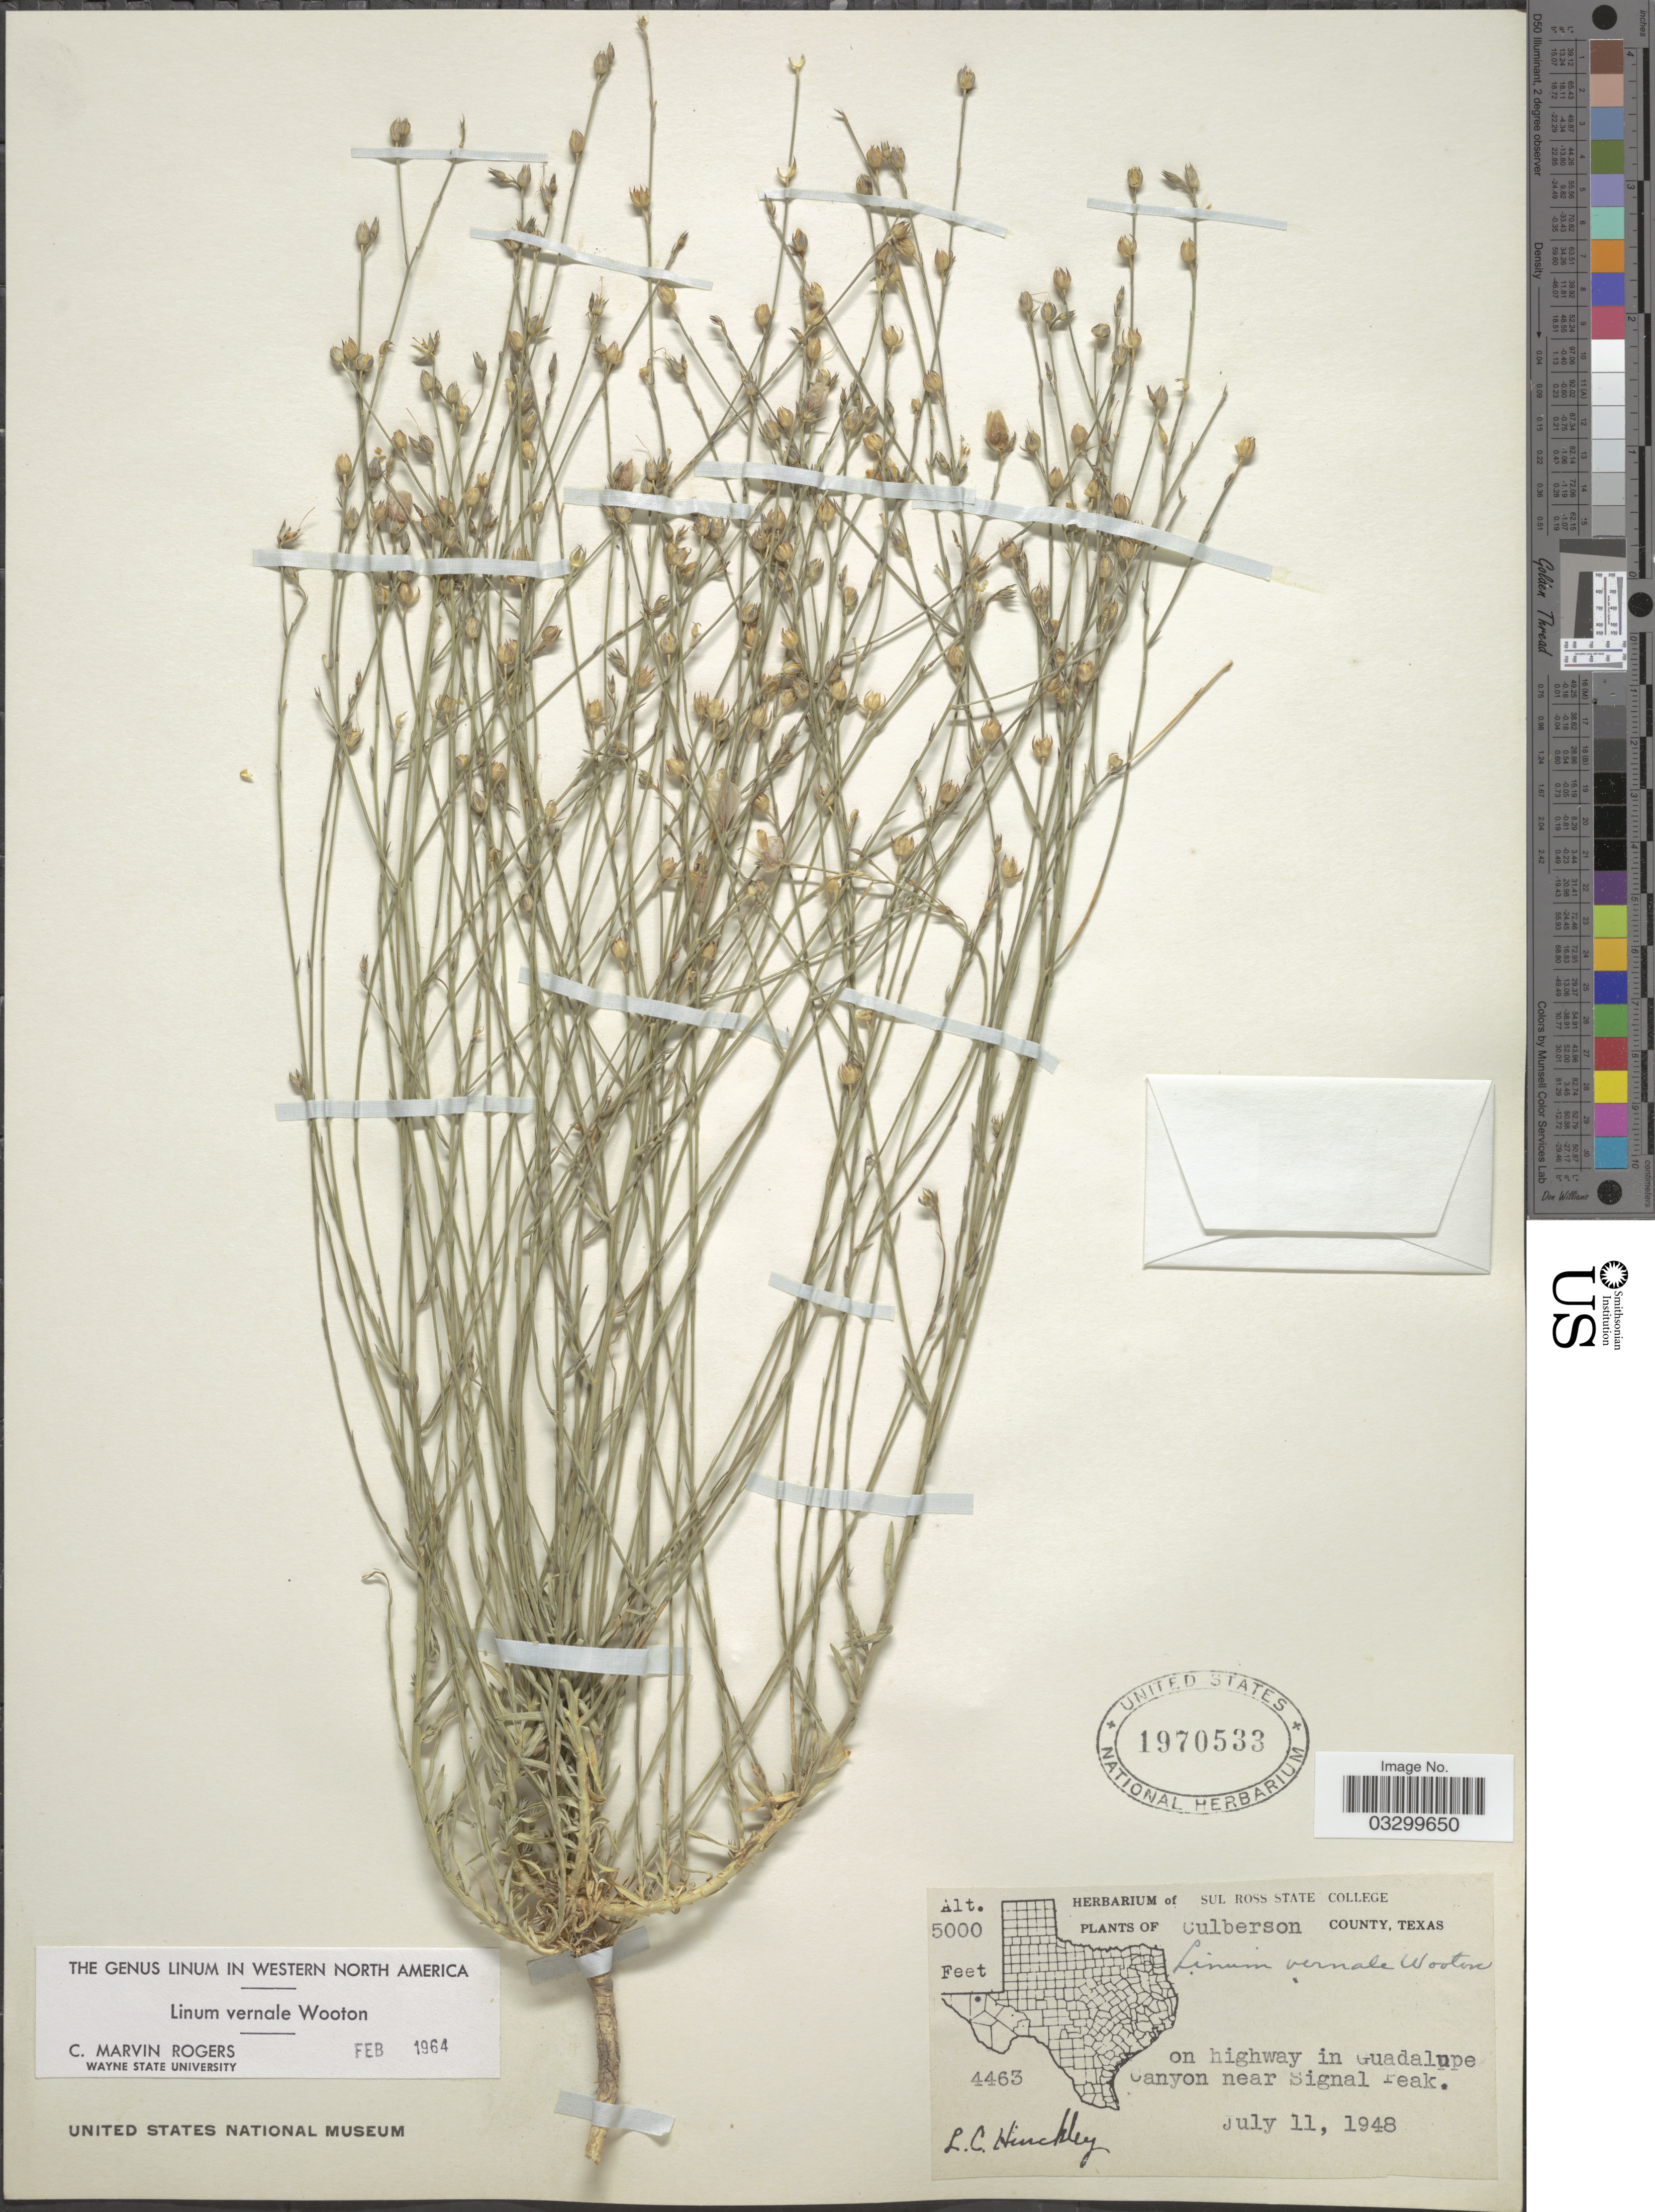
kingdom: Plantae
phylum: Tracheophyta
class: Magnoliopsida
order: Malpighiales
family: Linaceae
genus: Linum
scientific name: Linum vernale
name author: Wooton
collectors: L. Hinckley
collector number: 4463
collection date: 1948-07-11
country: United States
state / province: Texas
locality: Culberson County, on highway in Guadalupe Canyon near Signal Peak.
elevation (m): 1524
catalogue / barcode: US 1970533